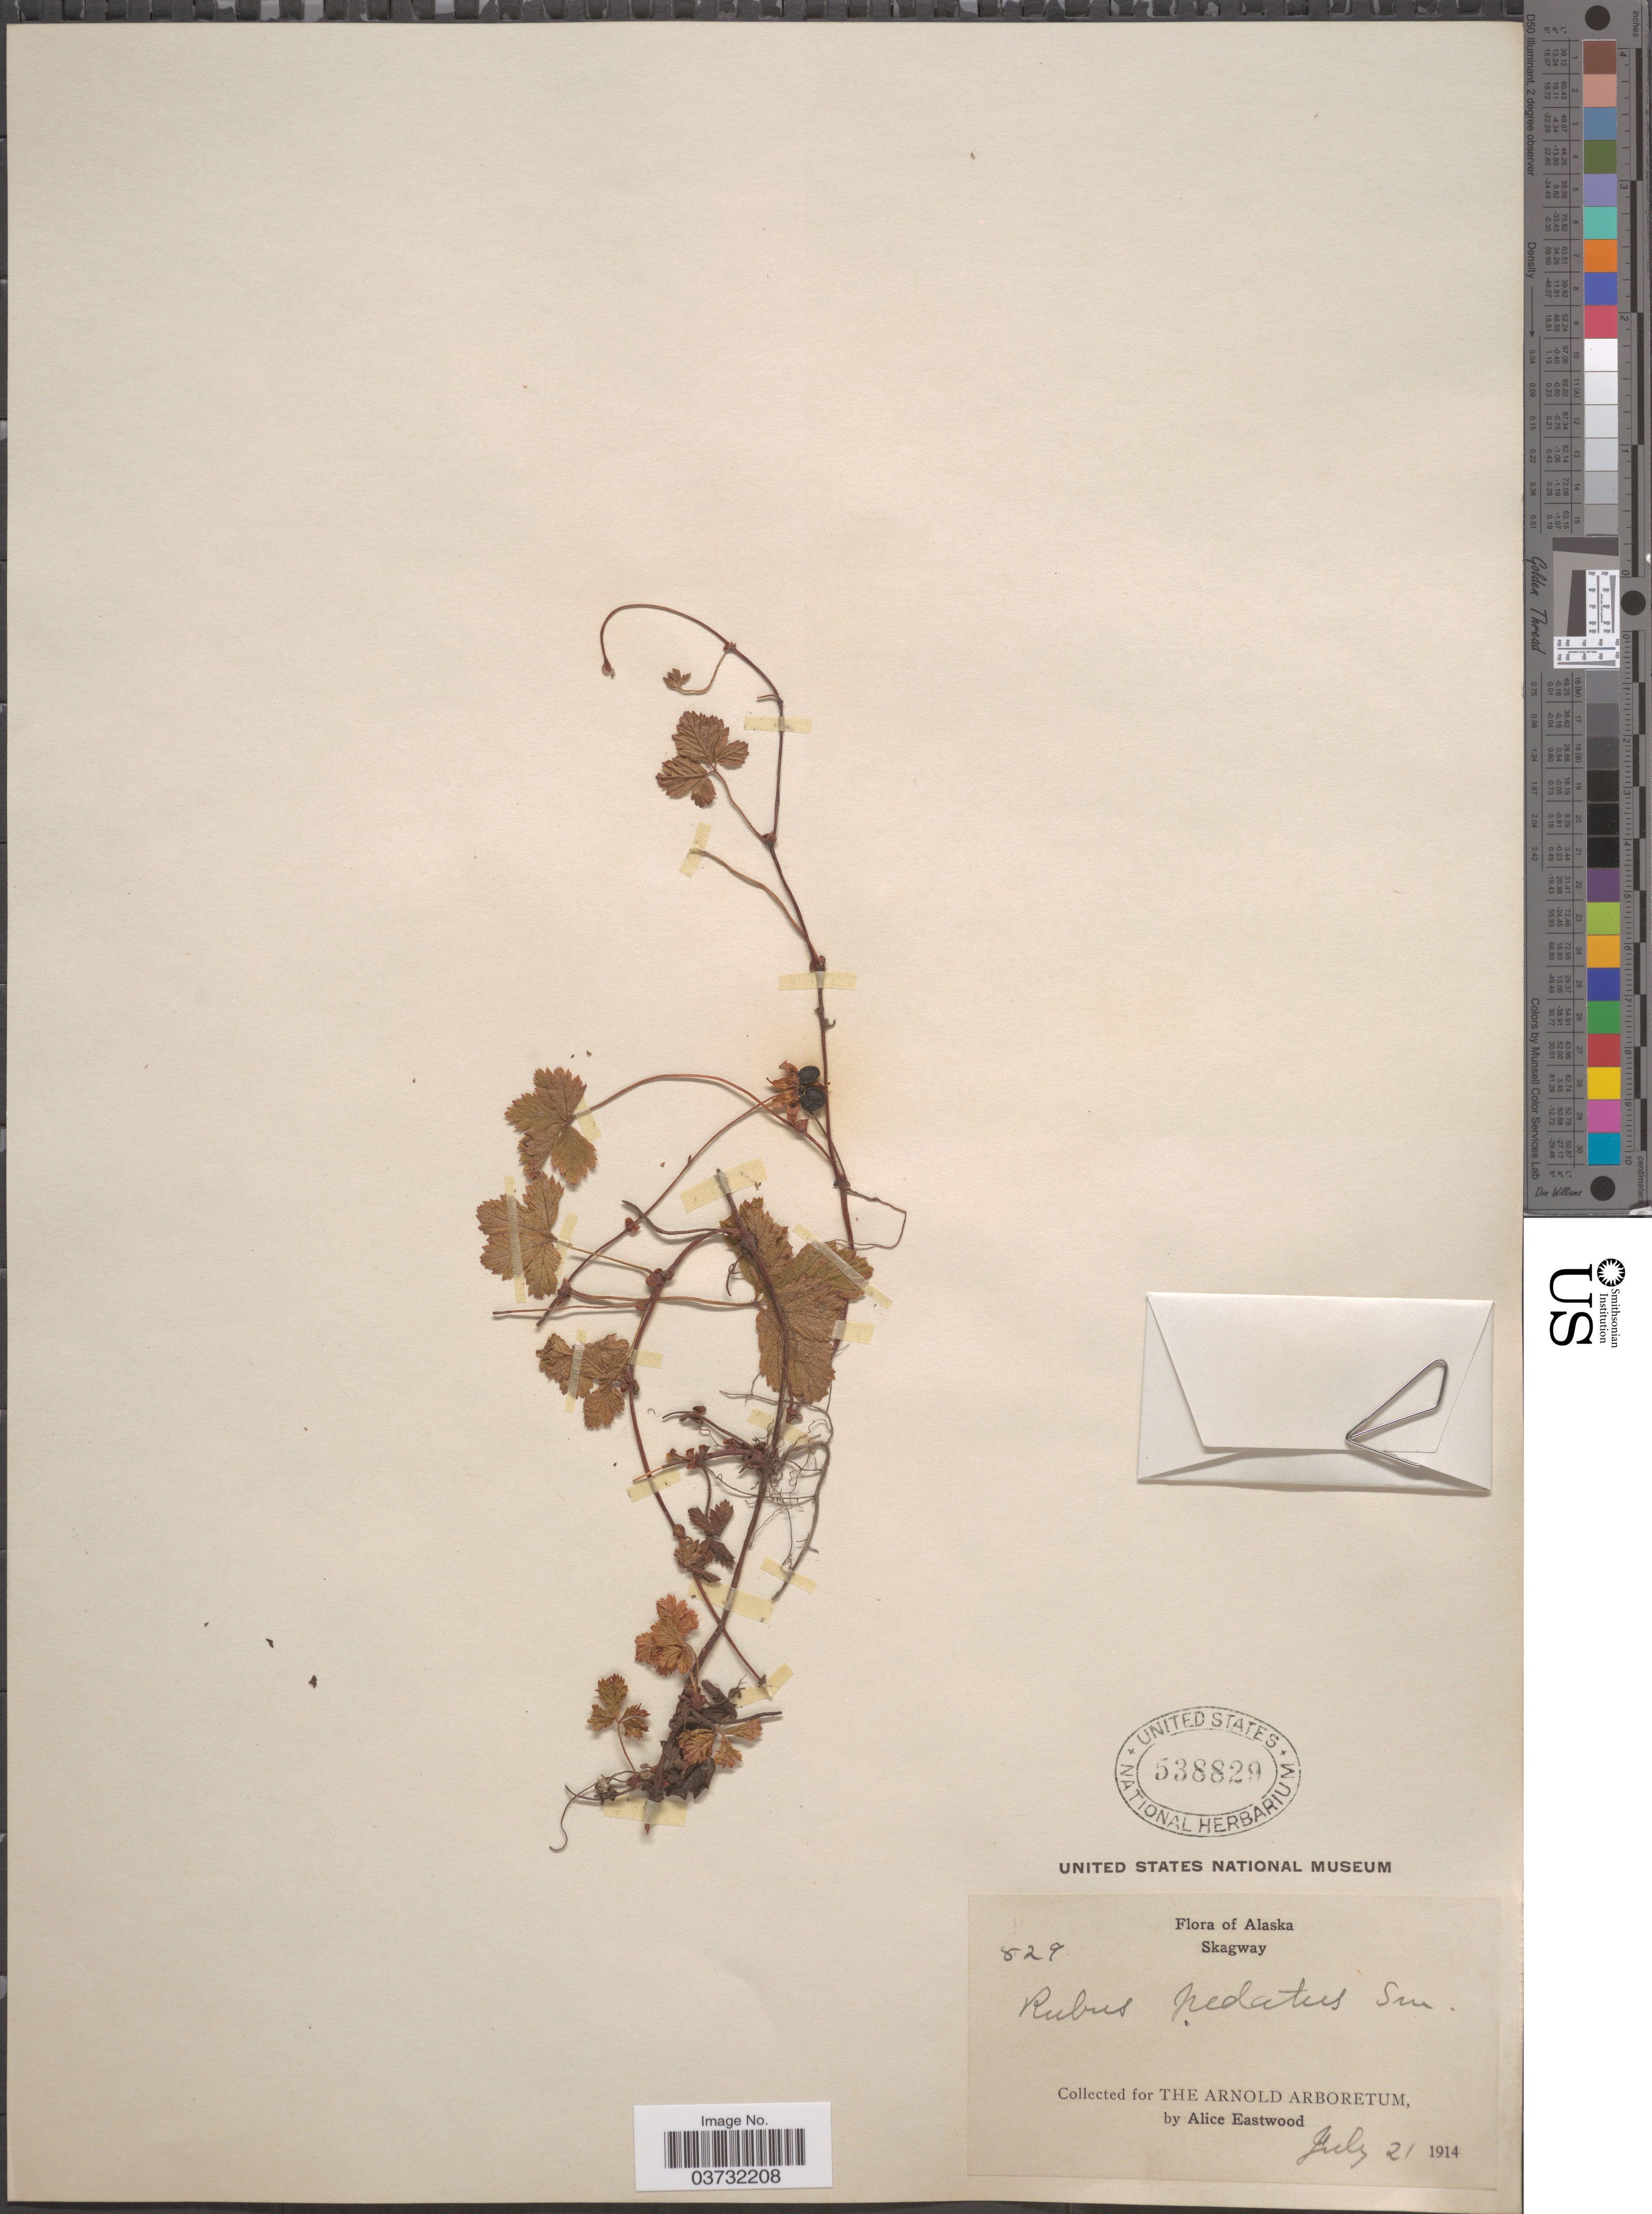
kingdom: Plantae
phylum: Tracheophyta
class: Magnoliopsida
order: Rosales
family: Rosaceae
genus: Rubus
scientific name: Rubus pedatus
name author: Sm.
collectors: A. Eastwood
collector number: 829*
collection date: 1914-07-21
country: United States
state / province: Alaska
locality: Skagway.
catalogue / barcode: US 538829